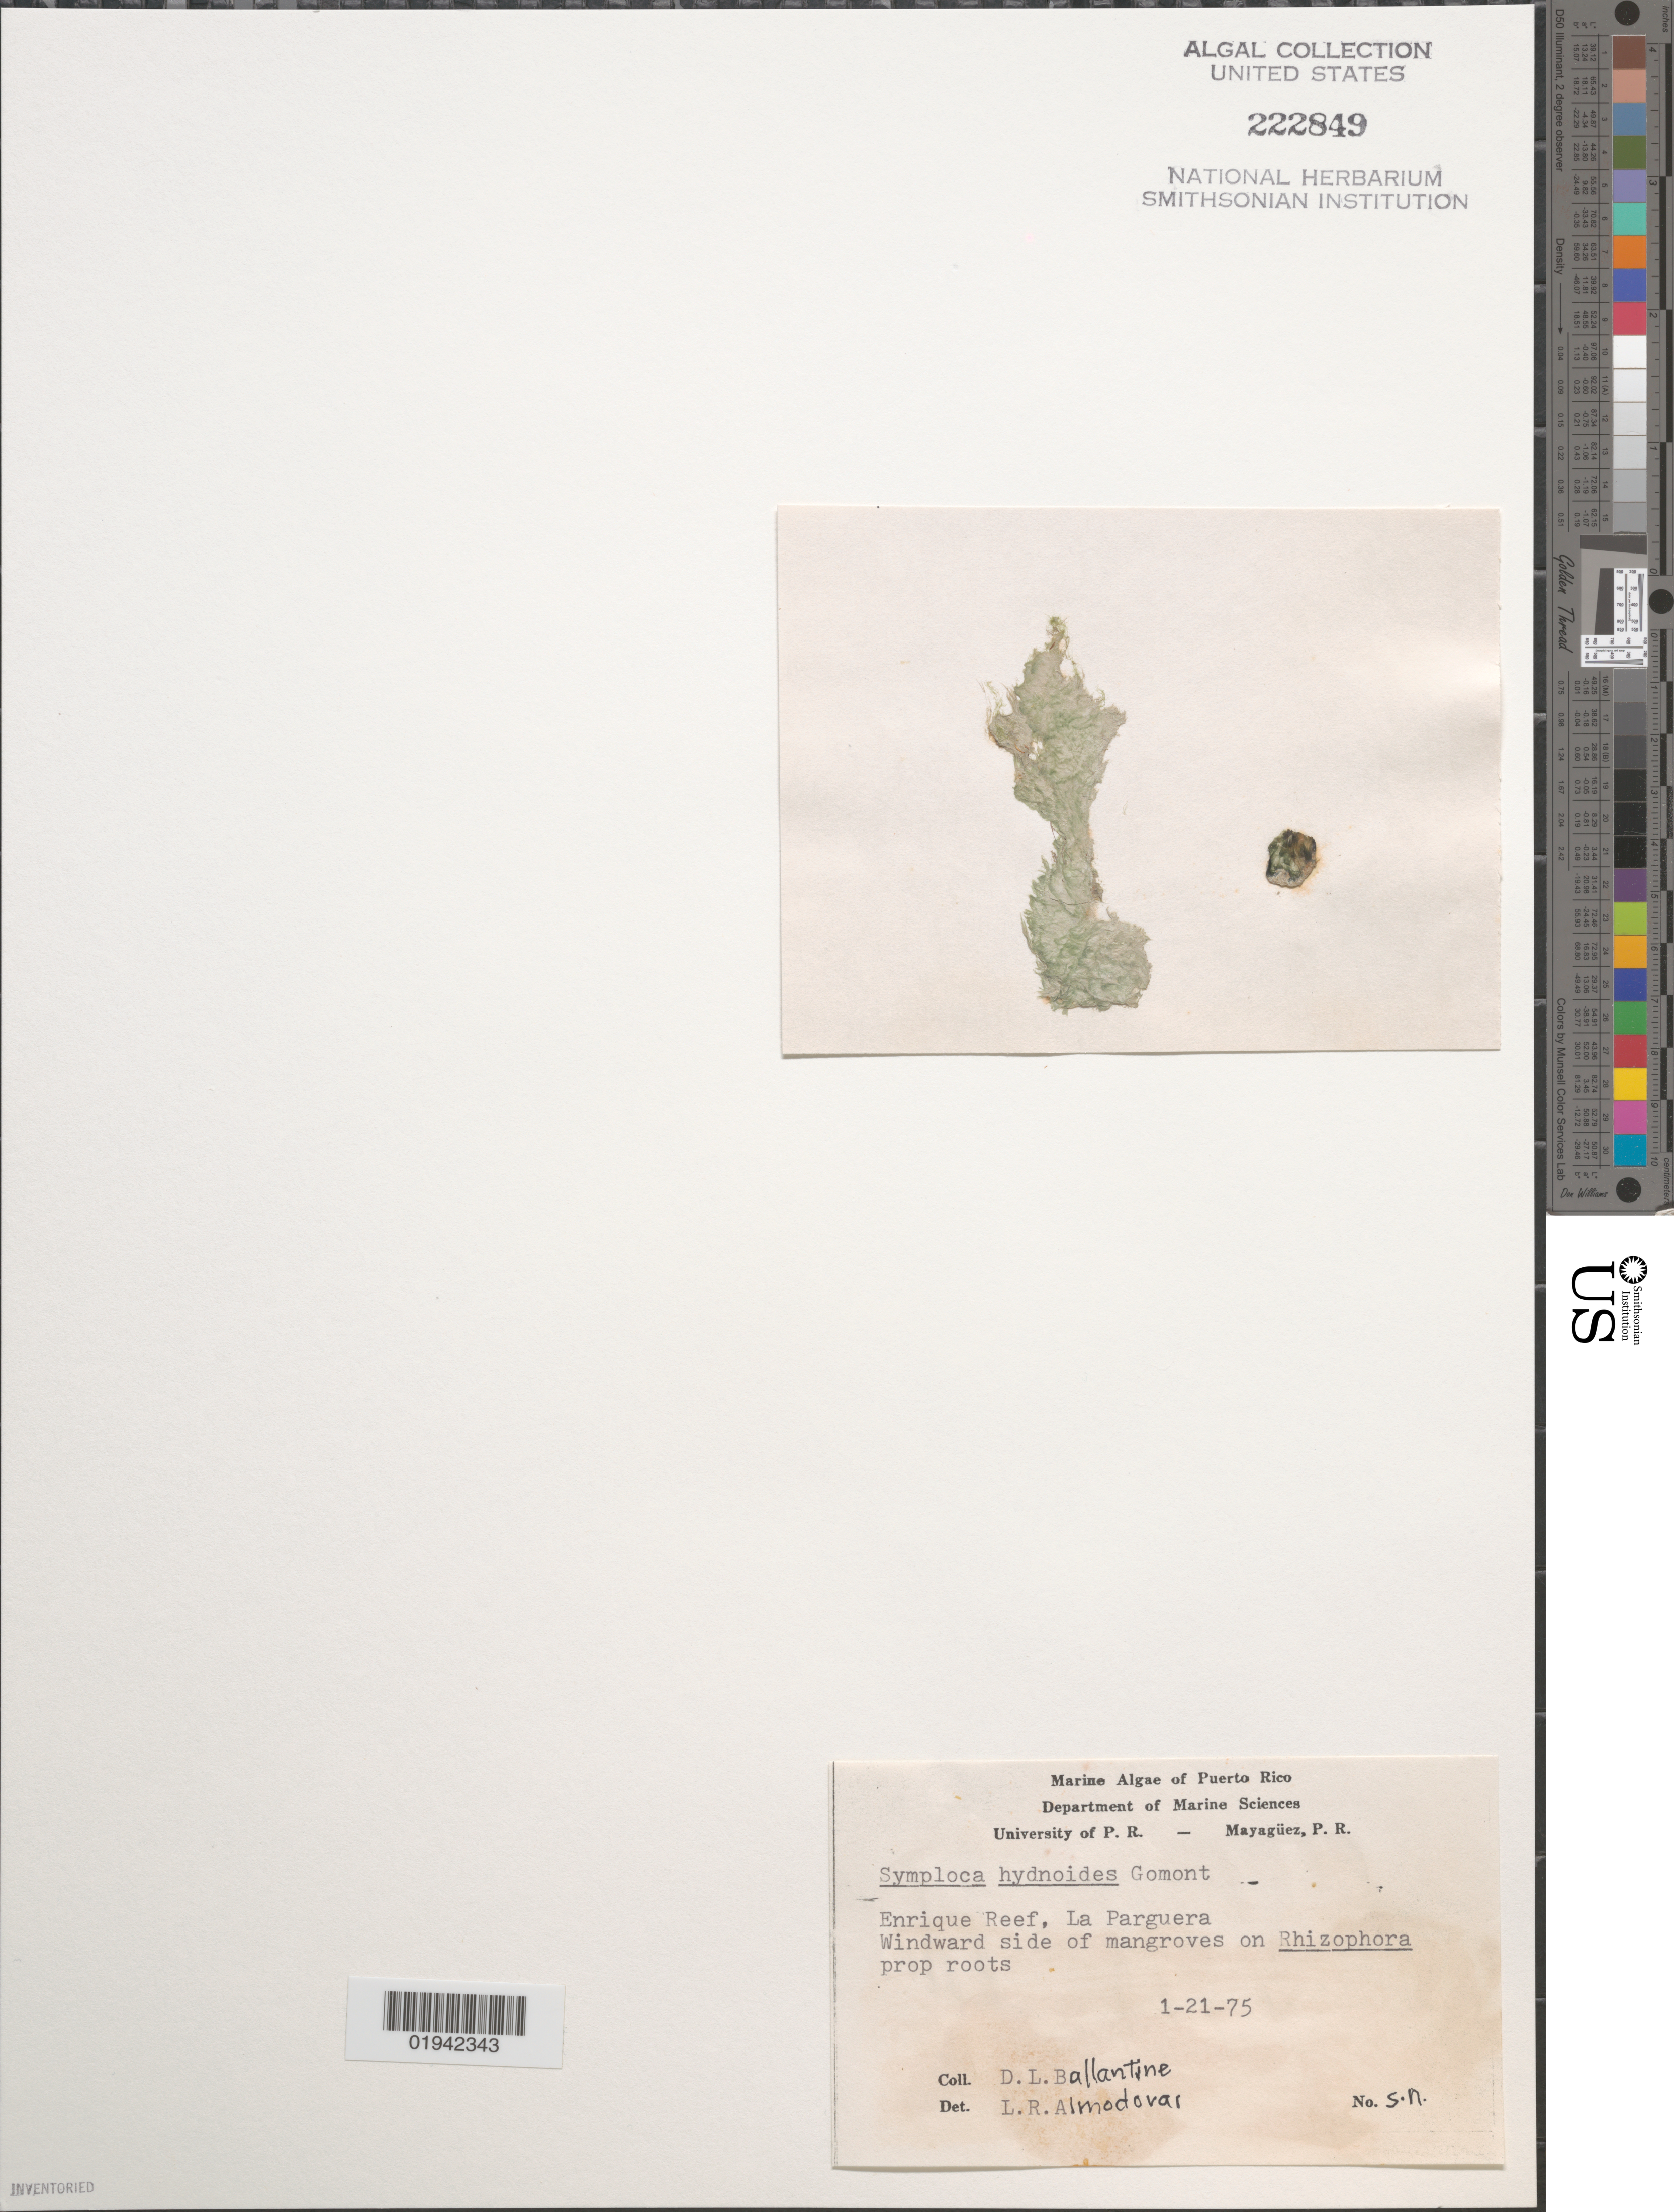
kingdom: Bacteria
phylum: Cyanobacteria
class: Cyanobacteriia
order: Cyanobacteriales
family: Coleofasciculaceae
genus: Symploca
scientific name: Symploca hydnoides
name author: Kütz. ex Gomont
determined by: Almodovar, L. R.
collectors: D.L. Ballantine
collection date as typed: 21 Jan 1975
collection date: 1975-01-21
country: Puerto Rico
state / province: Lajas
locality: Enrique Reef, La Parguera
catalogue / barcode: US 222849